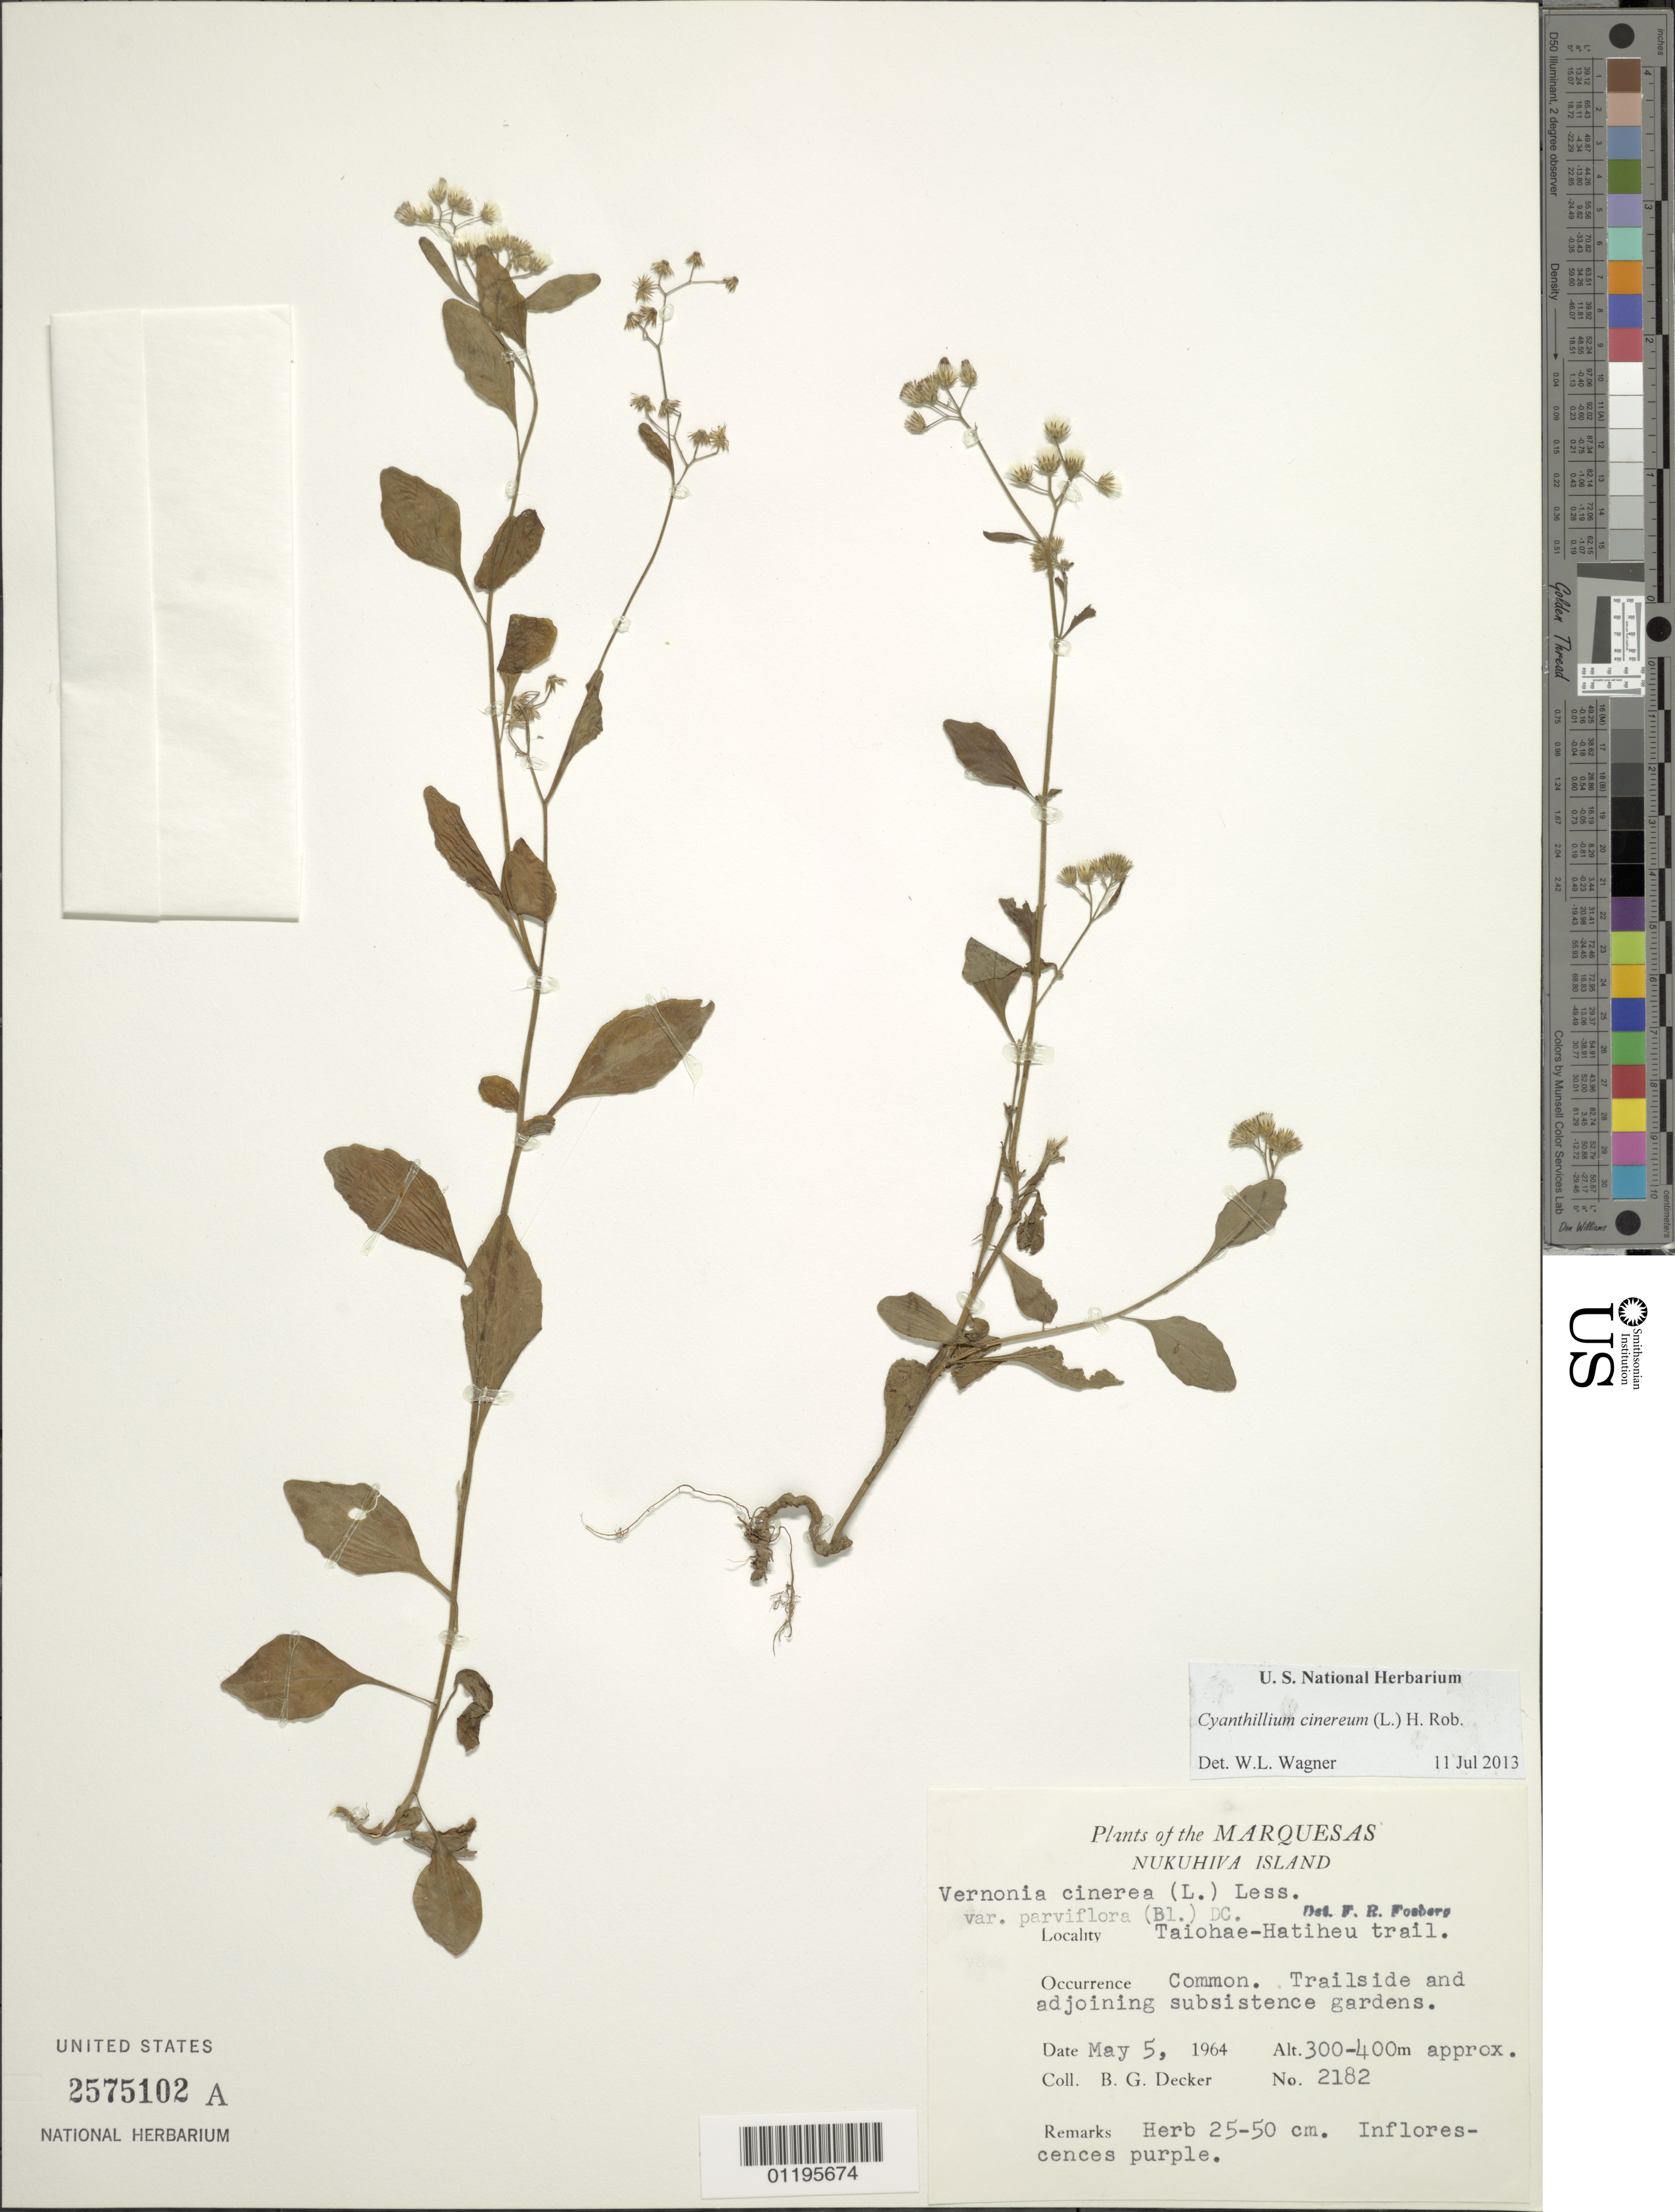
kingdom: Plantae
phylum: Tracheophyta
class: Magnoliopsida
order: Asterales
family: Asteraceae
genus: Cyanthillium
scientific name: Cyanthillium cinereum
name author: (L.) H. Rob.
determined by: Wagner, W. L., (BOT), Smithsonian Institution - National Museum of Natural History (UNITED STATES)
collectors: B. G. Decker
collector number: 2182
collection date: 1964-05-05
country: French Polynesia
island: Nuku Hiva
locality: Taiohae-Hatiheu Trail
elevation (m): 300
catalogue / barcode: US 2575102A